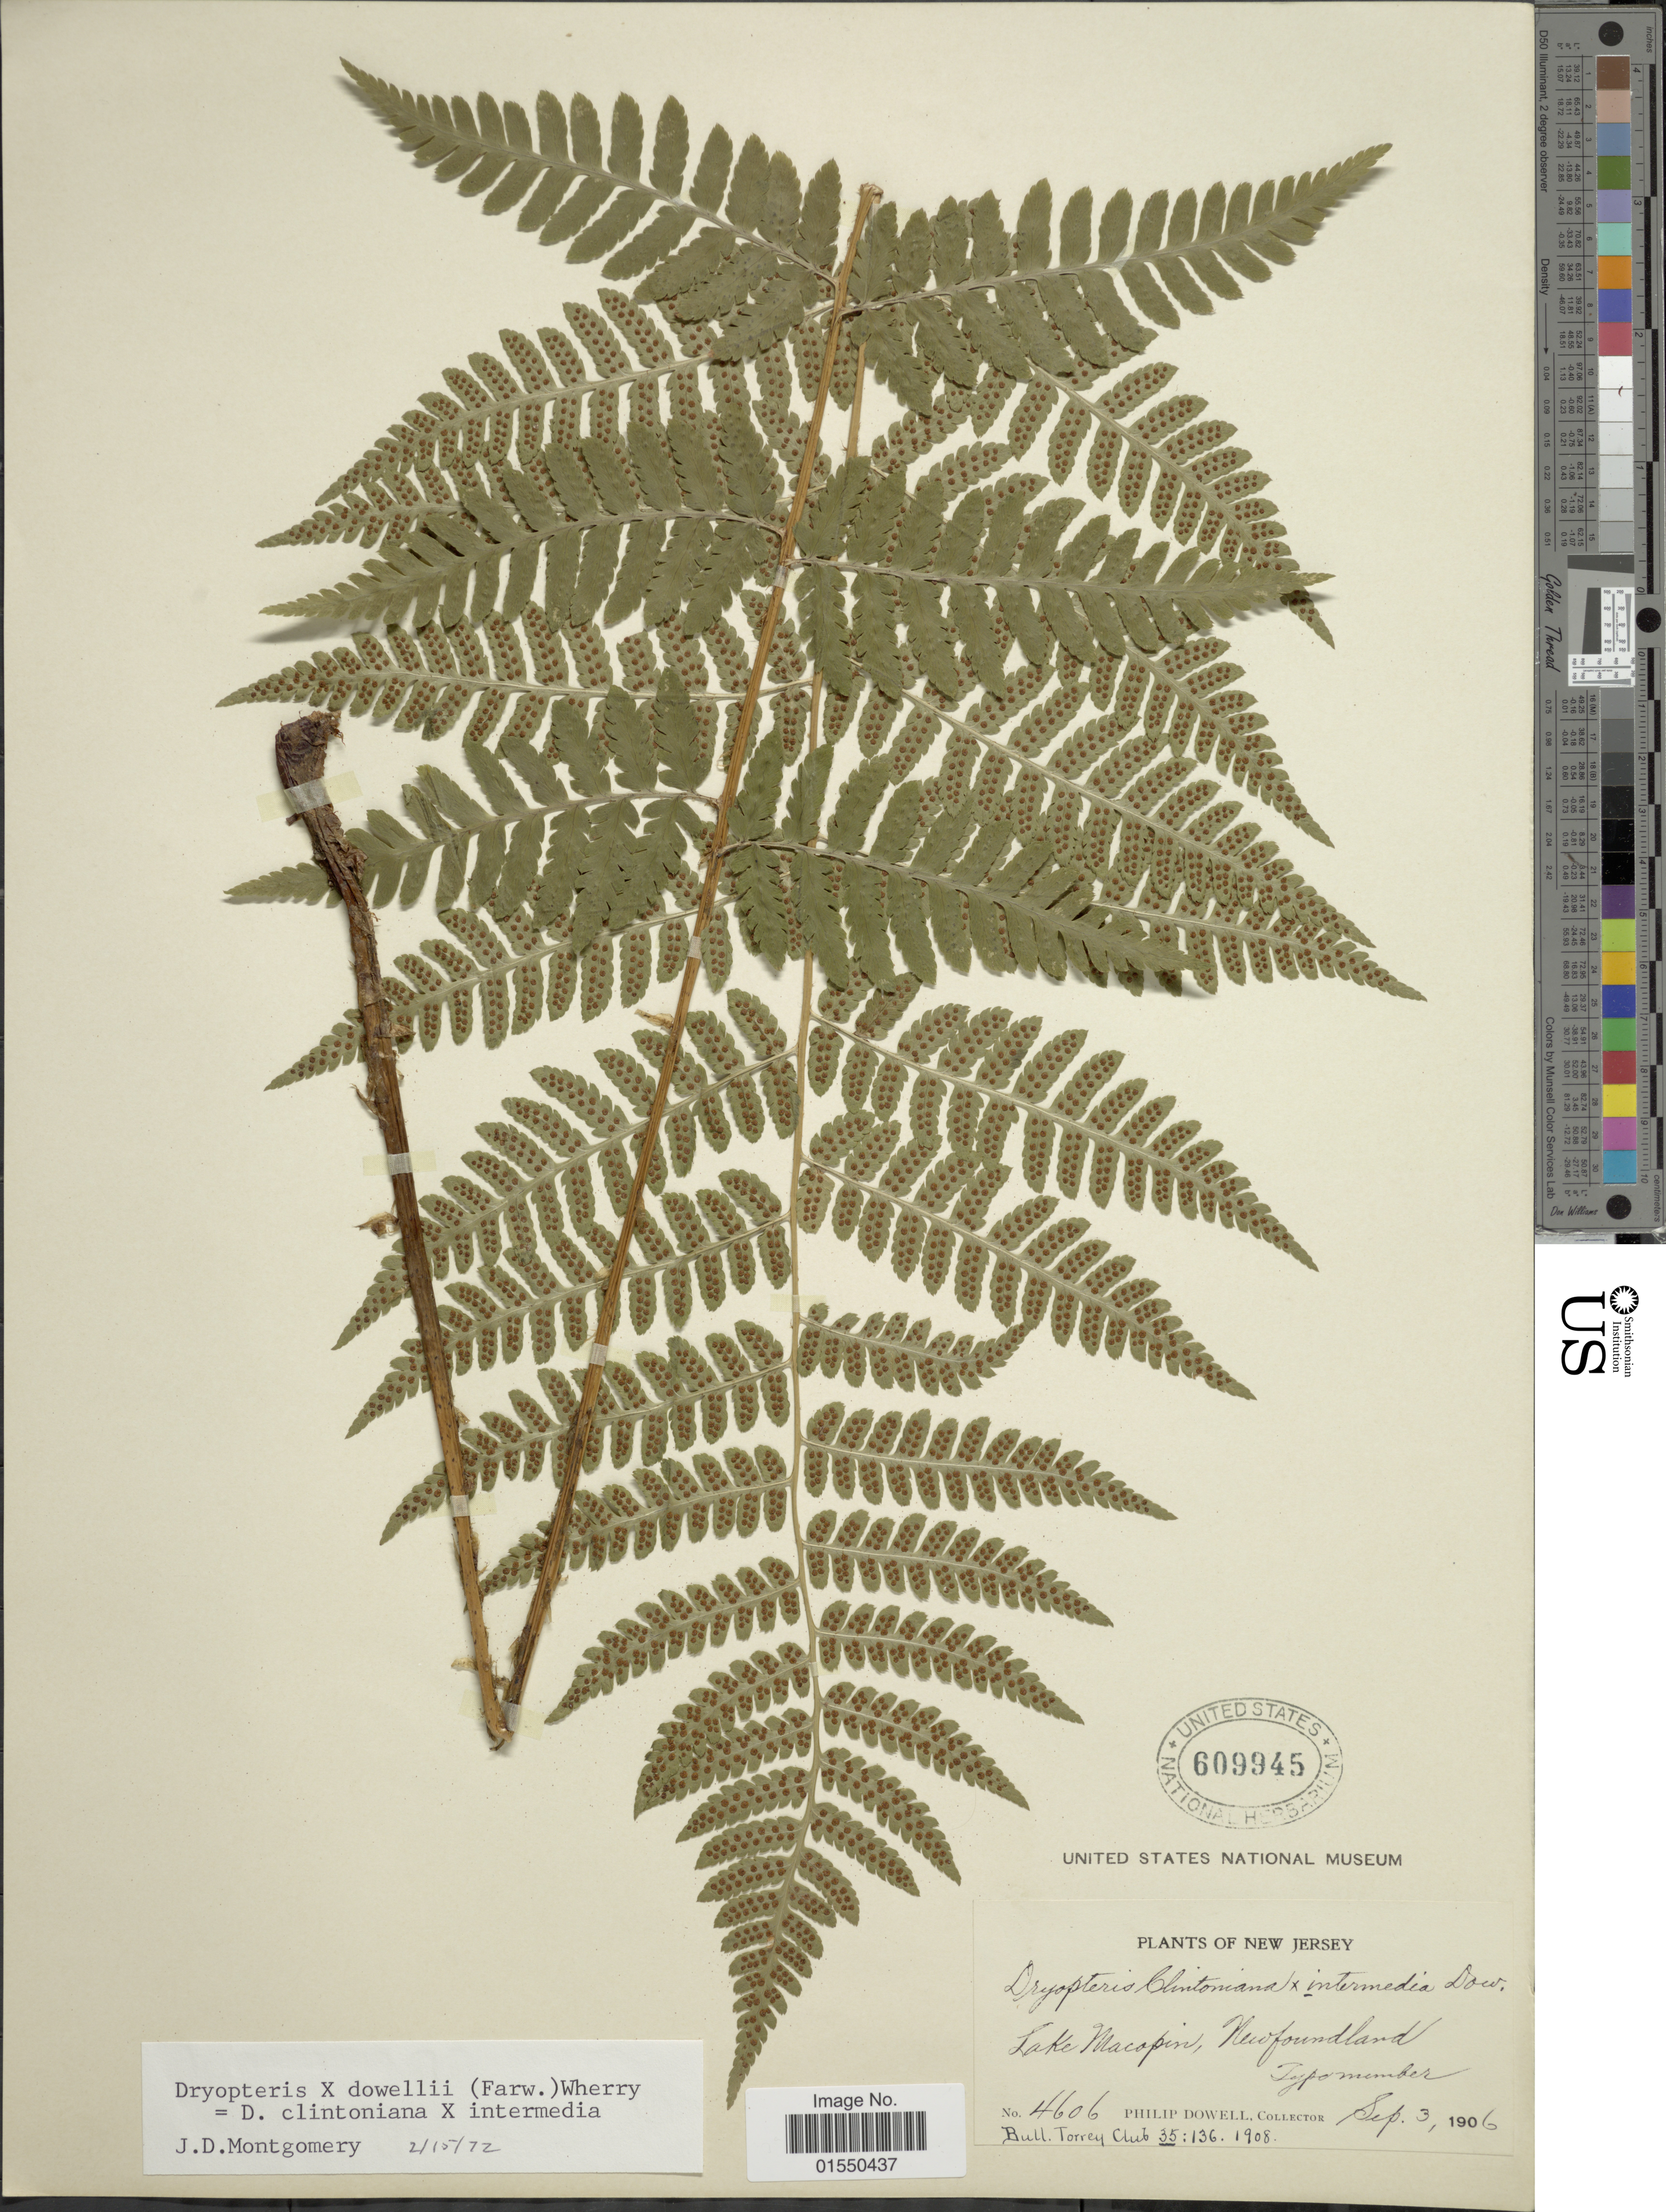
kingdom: Plantae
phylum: Tracheophyta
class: Polypodiopsida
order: Polypodiales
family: Dryopteridaceae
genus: Dryopteris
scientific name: Dryopteris x dowellii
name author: (Farw.) Wherry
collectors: P. Dowell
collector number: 4606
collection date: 1906-09-03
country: United States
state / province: New Jersey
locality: Lake Macopin, Newfoundland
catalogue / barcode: US 609945